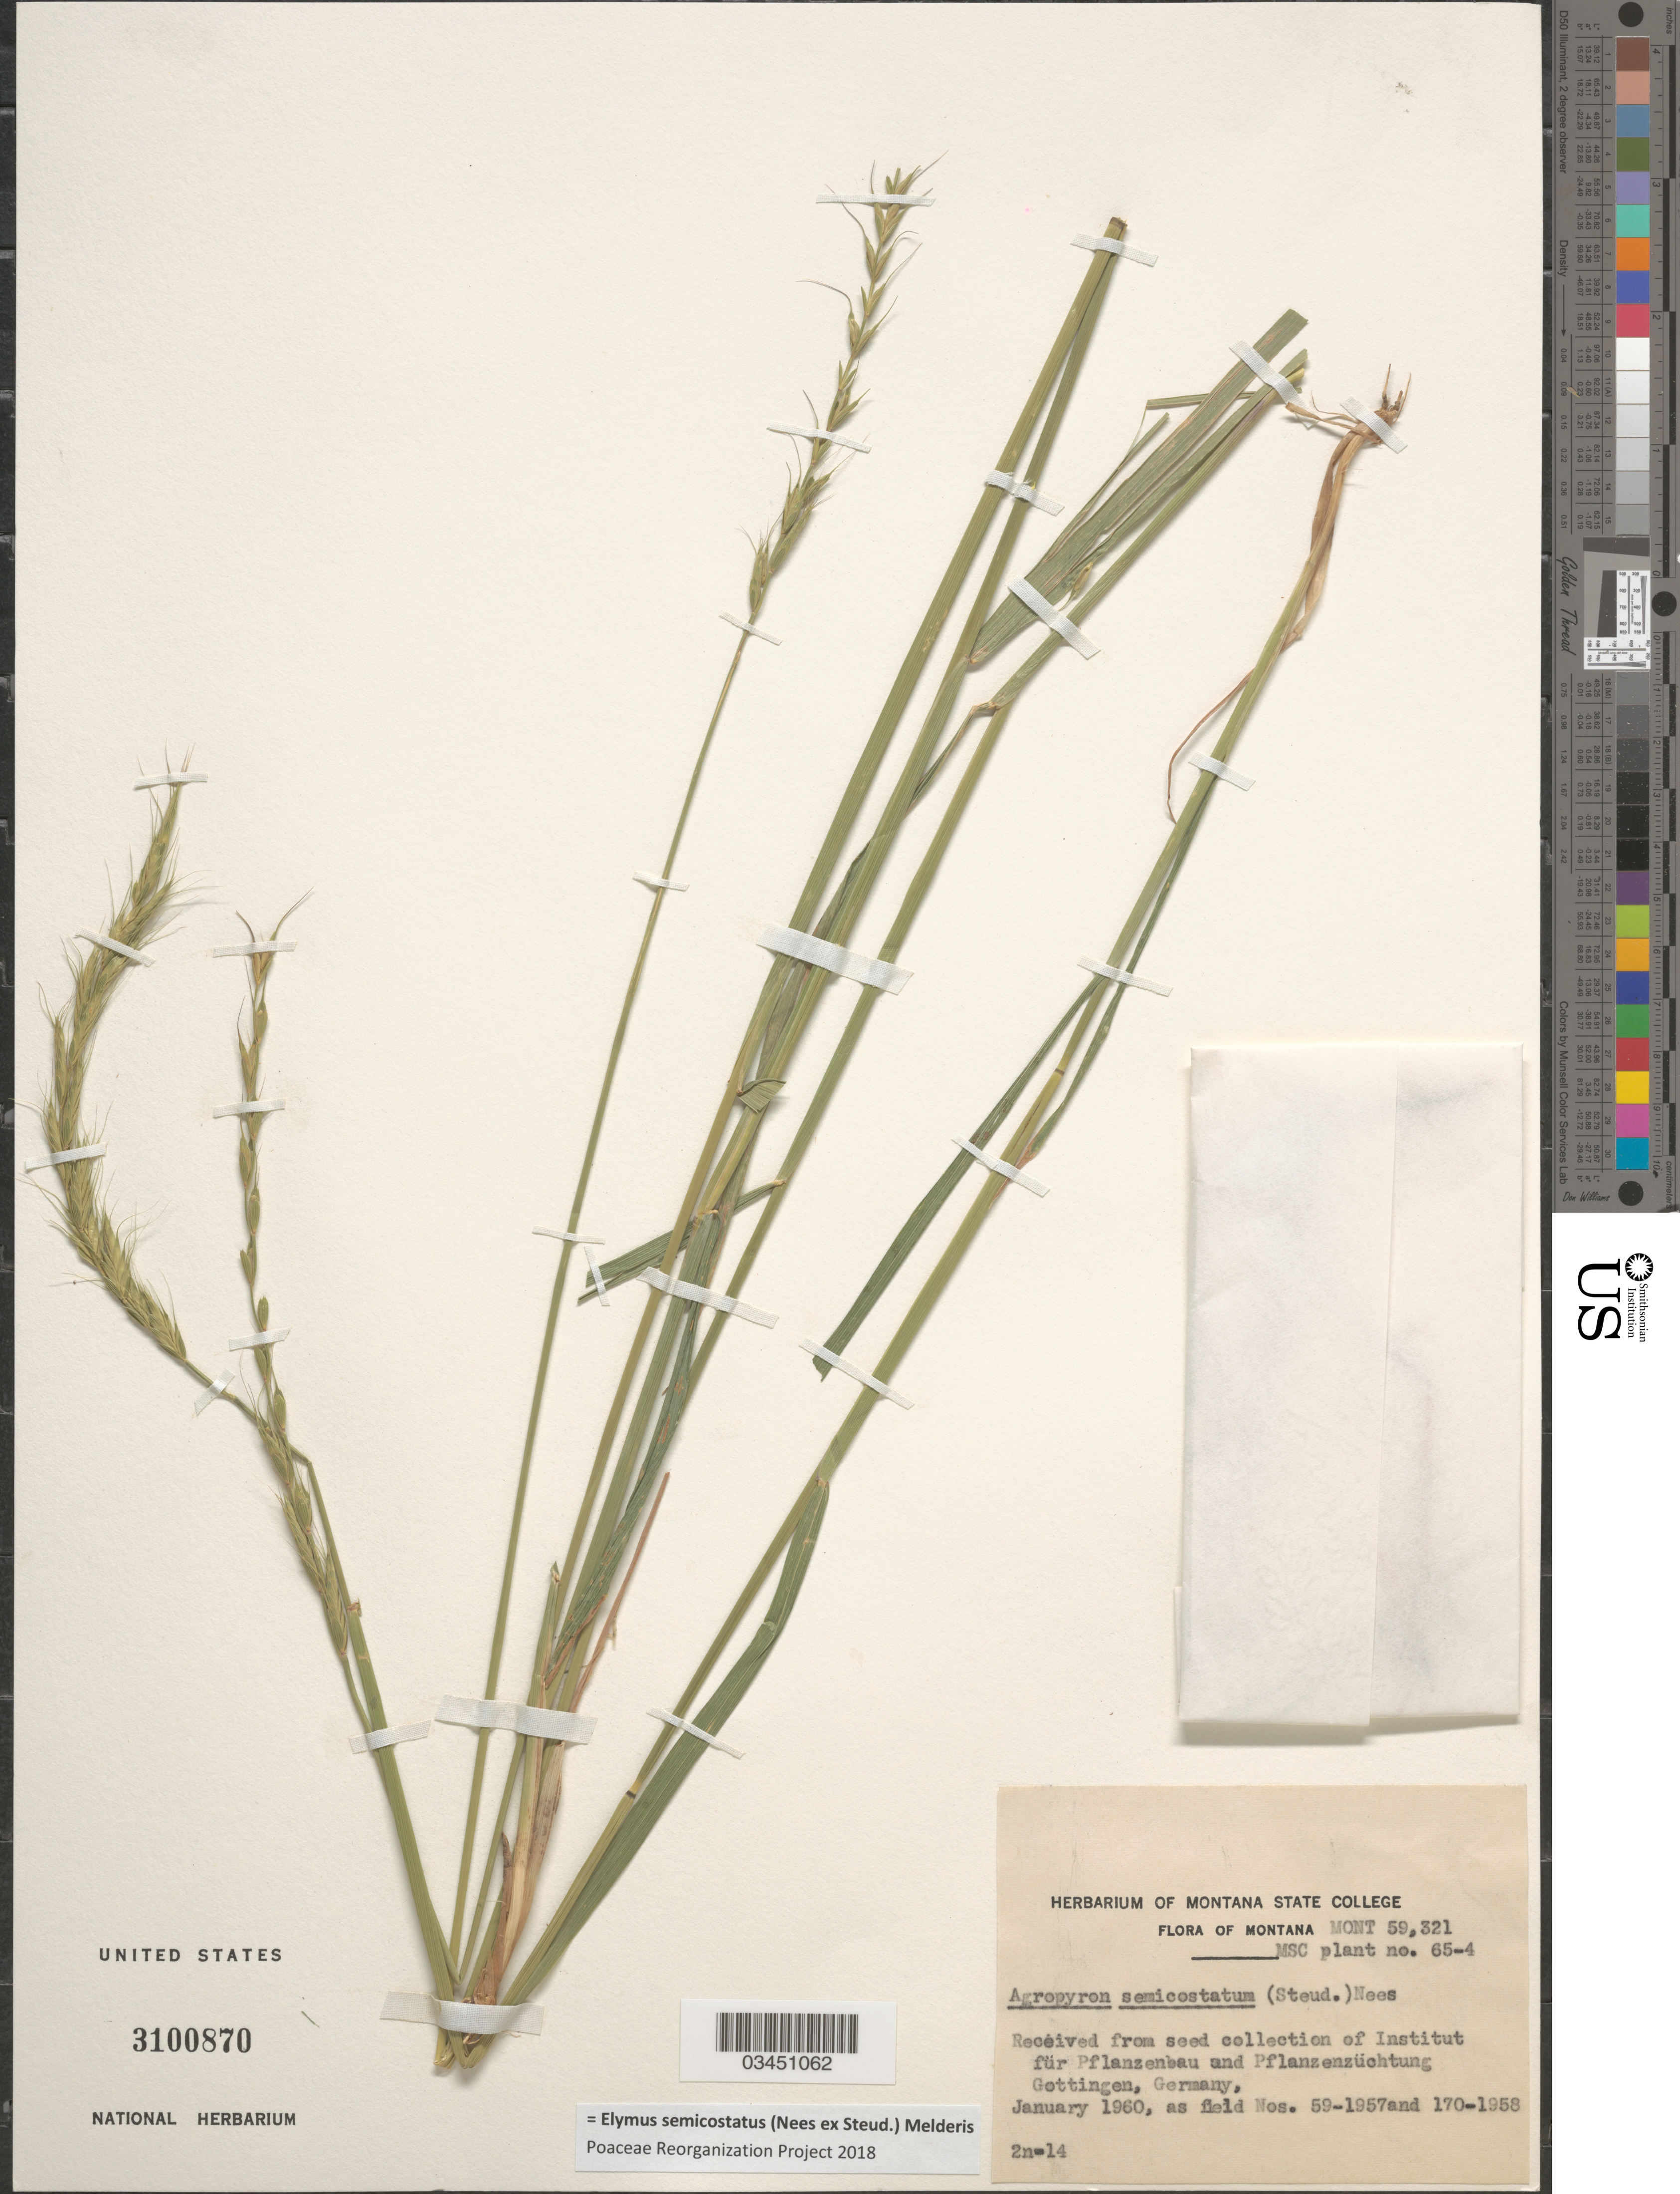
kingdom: Plantae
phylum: Tracheophyta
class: Liliopsida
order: Poales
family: Poaceae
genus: Elymus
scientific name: Elymus semicostatus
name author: (Nees ex Steud.) Melderis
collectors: ex herb. Montana State College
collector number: Mont59-1957/170-1958?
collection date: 1960-01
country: United States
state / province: Montana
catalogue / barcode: US 3100870